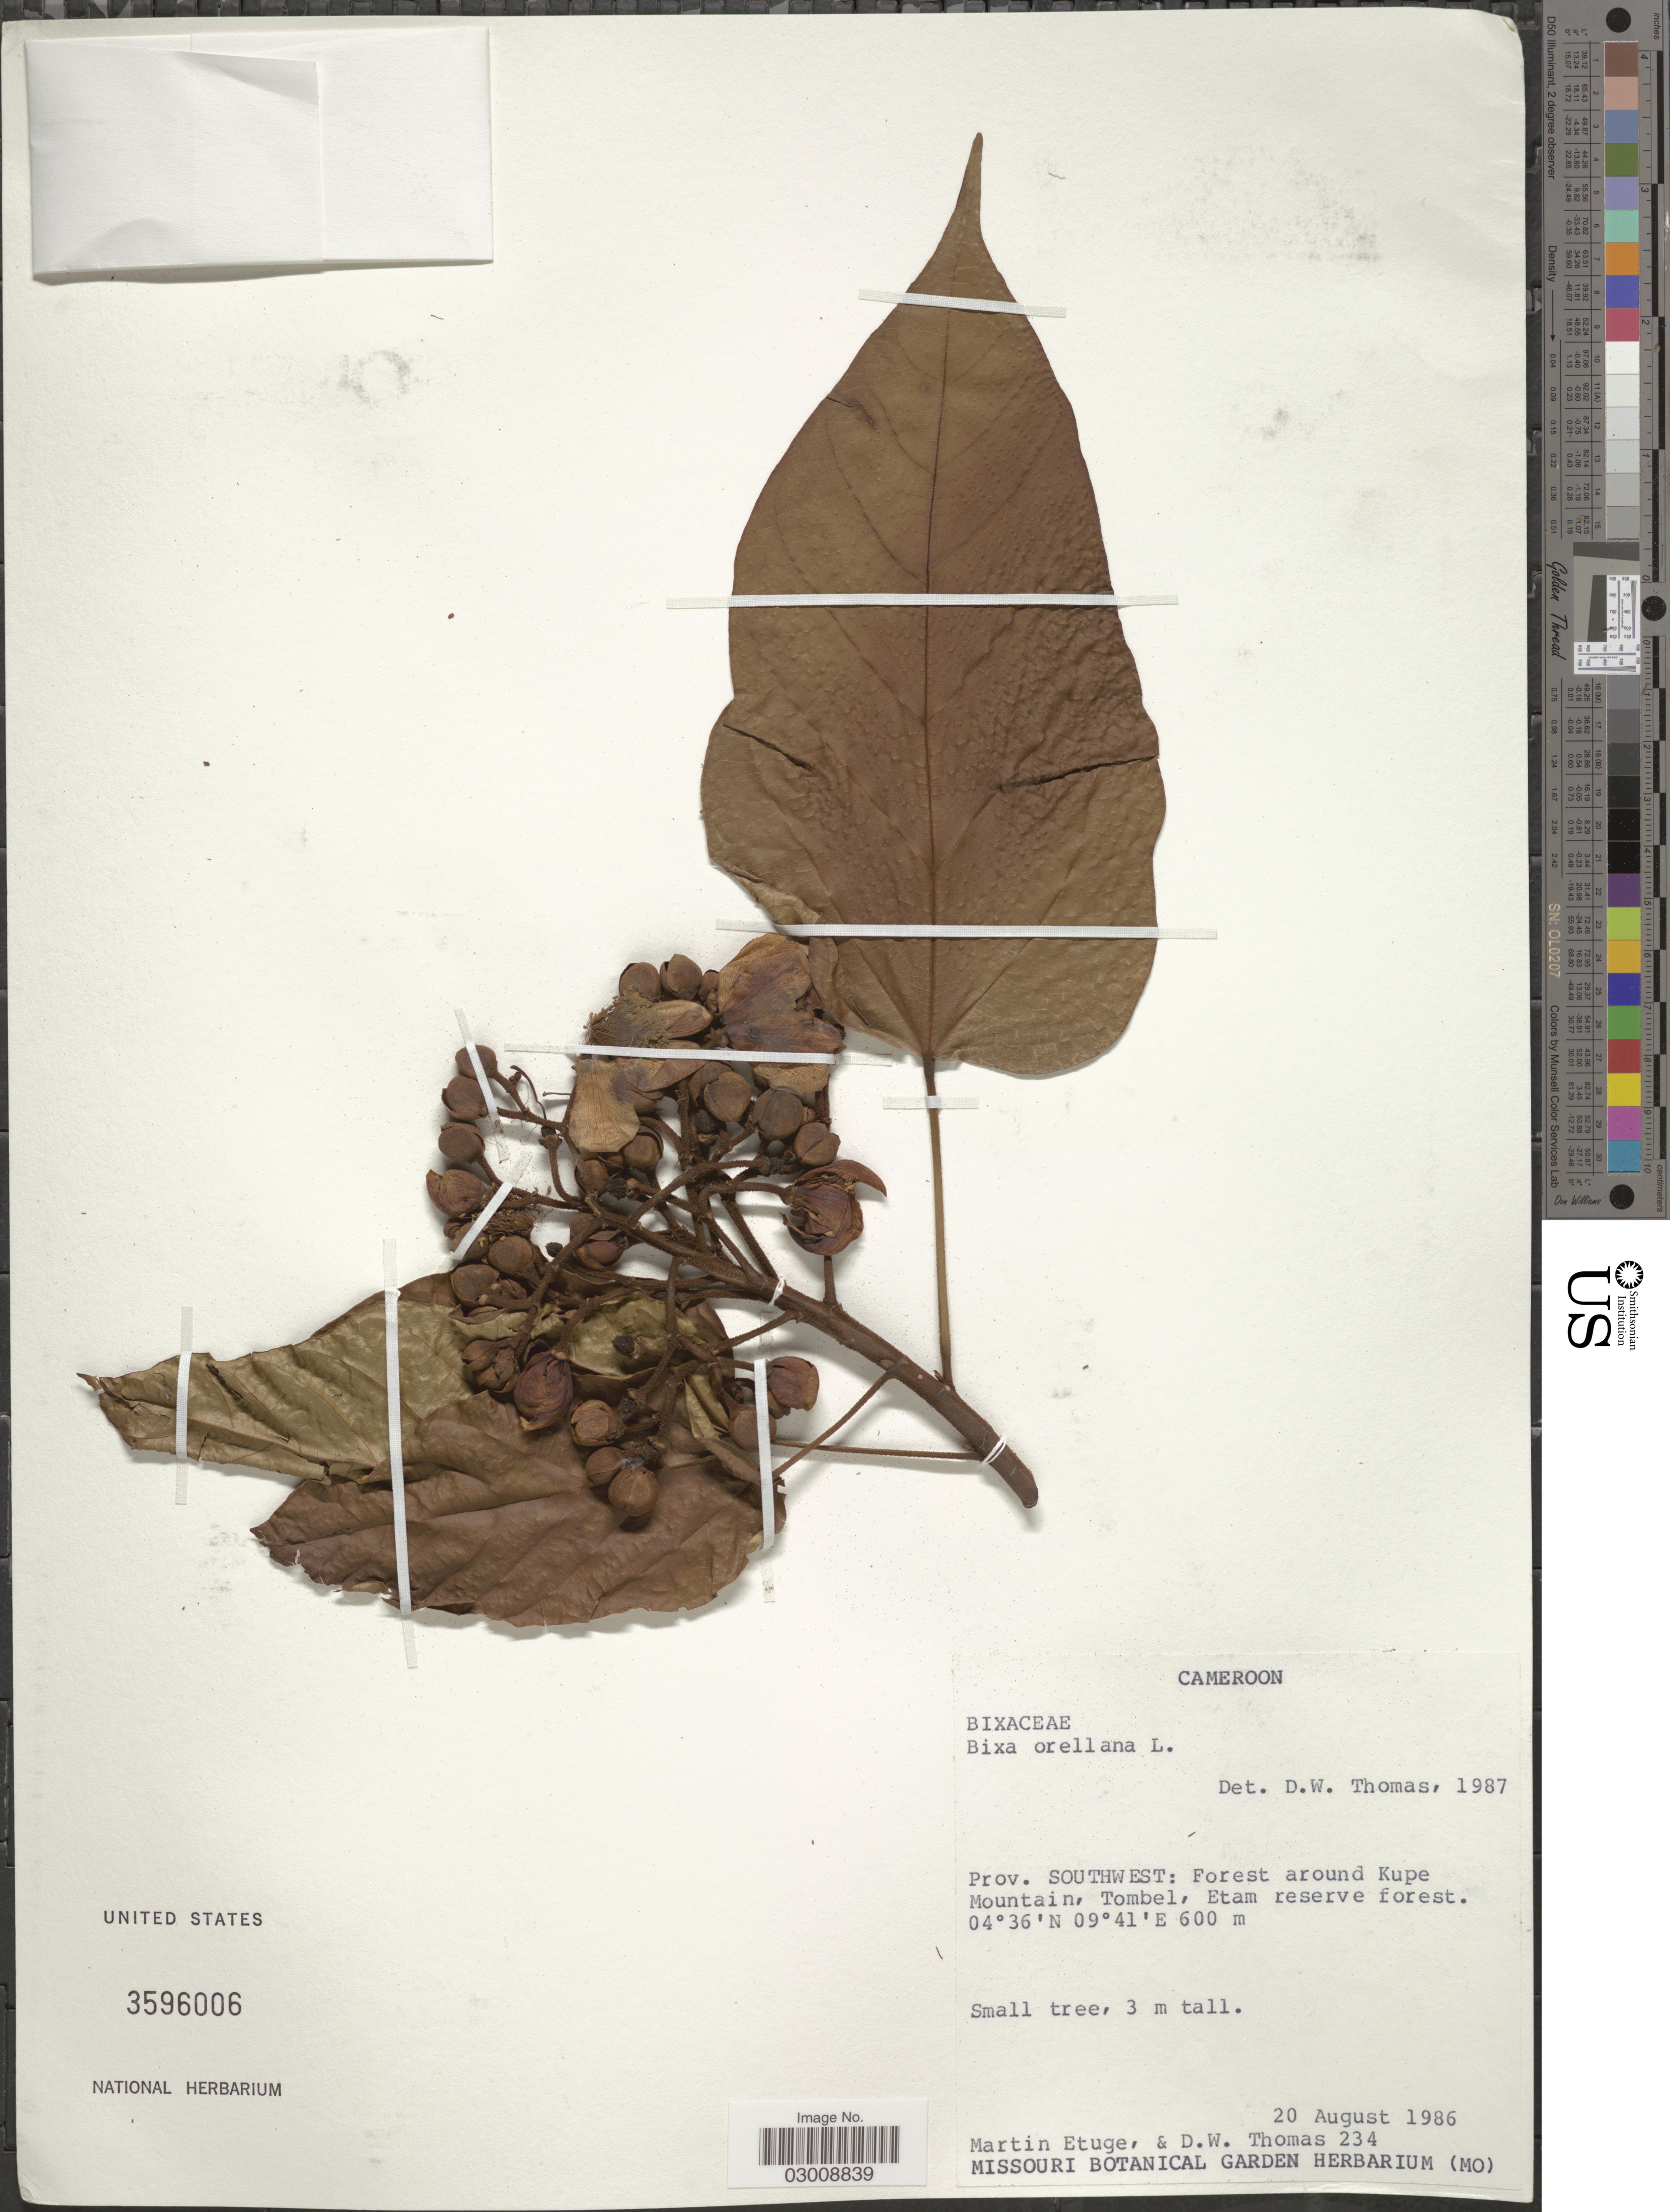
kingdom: Plantae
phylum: Tracheophyta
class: Magnoliopsida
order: Malvales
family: Bixaceae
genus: Bixa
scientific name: Bixa orellana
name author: L.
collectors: M. Etuge & D. W. Thomas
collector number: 234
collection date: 1986-08-20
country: Cameroon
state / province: Sud-Ouest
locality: Prov. Southwest: Forest around Kupe Mountain, Tombel, Etam reserve forest.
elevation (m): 600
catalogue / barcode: US 3596006